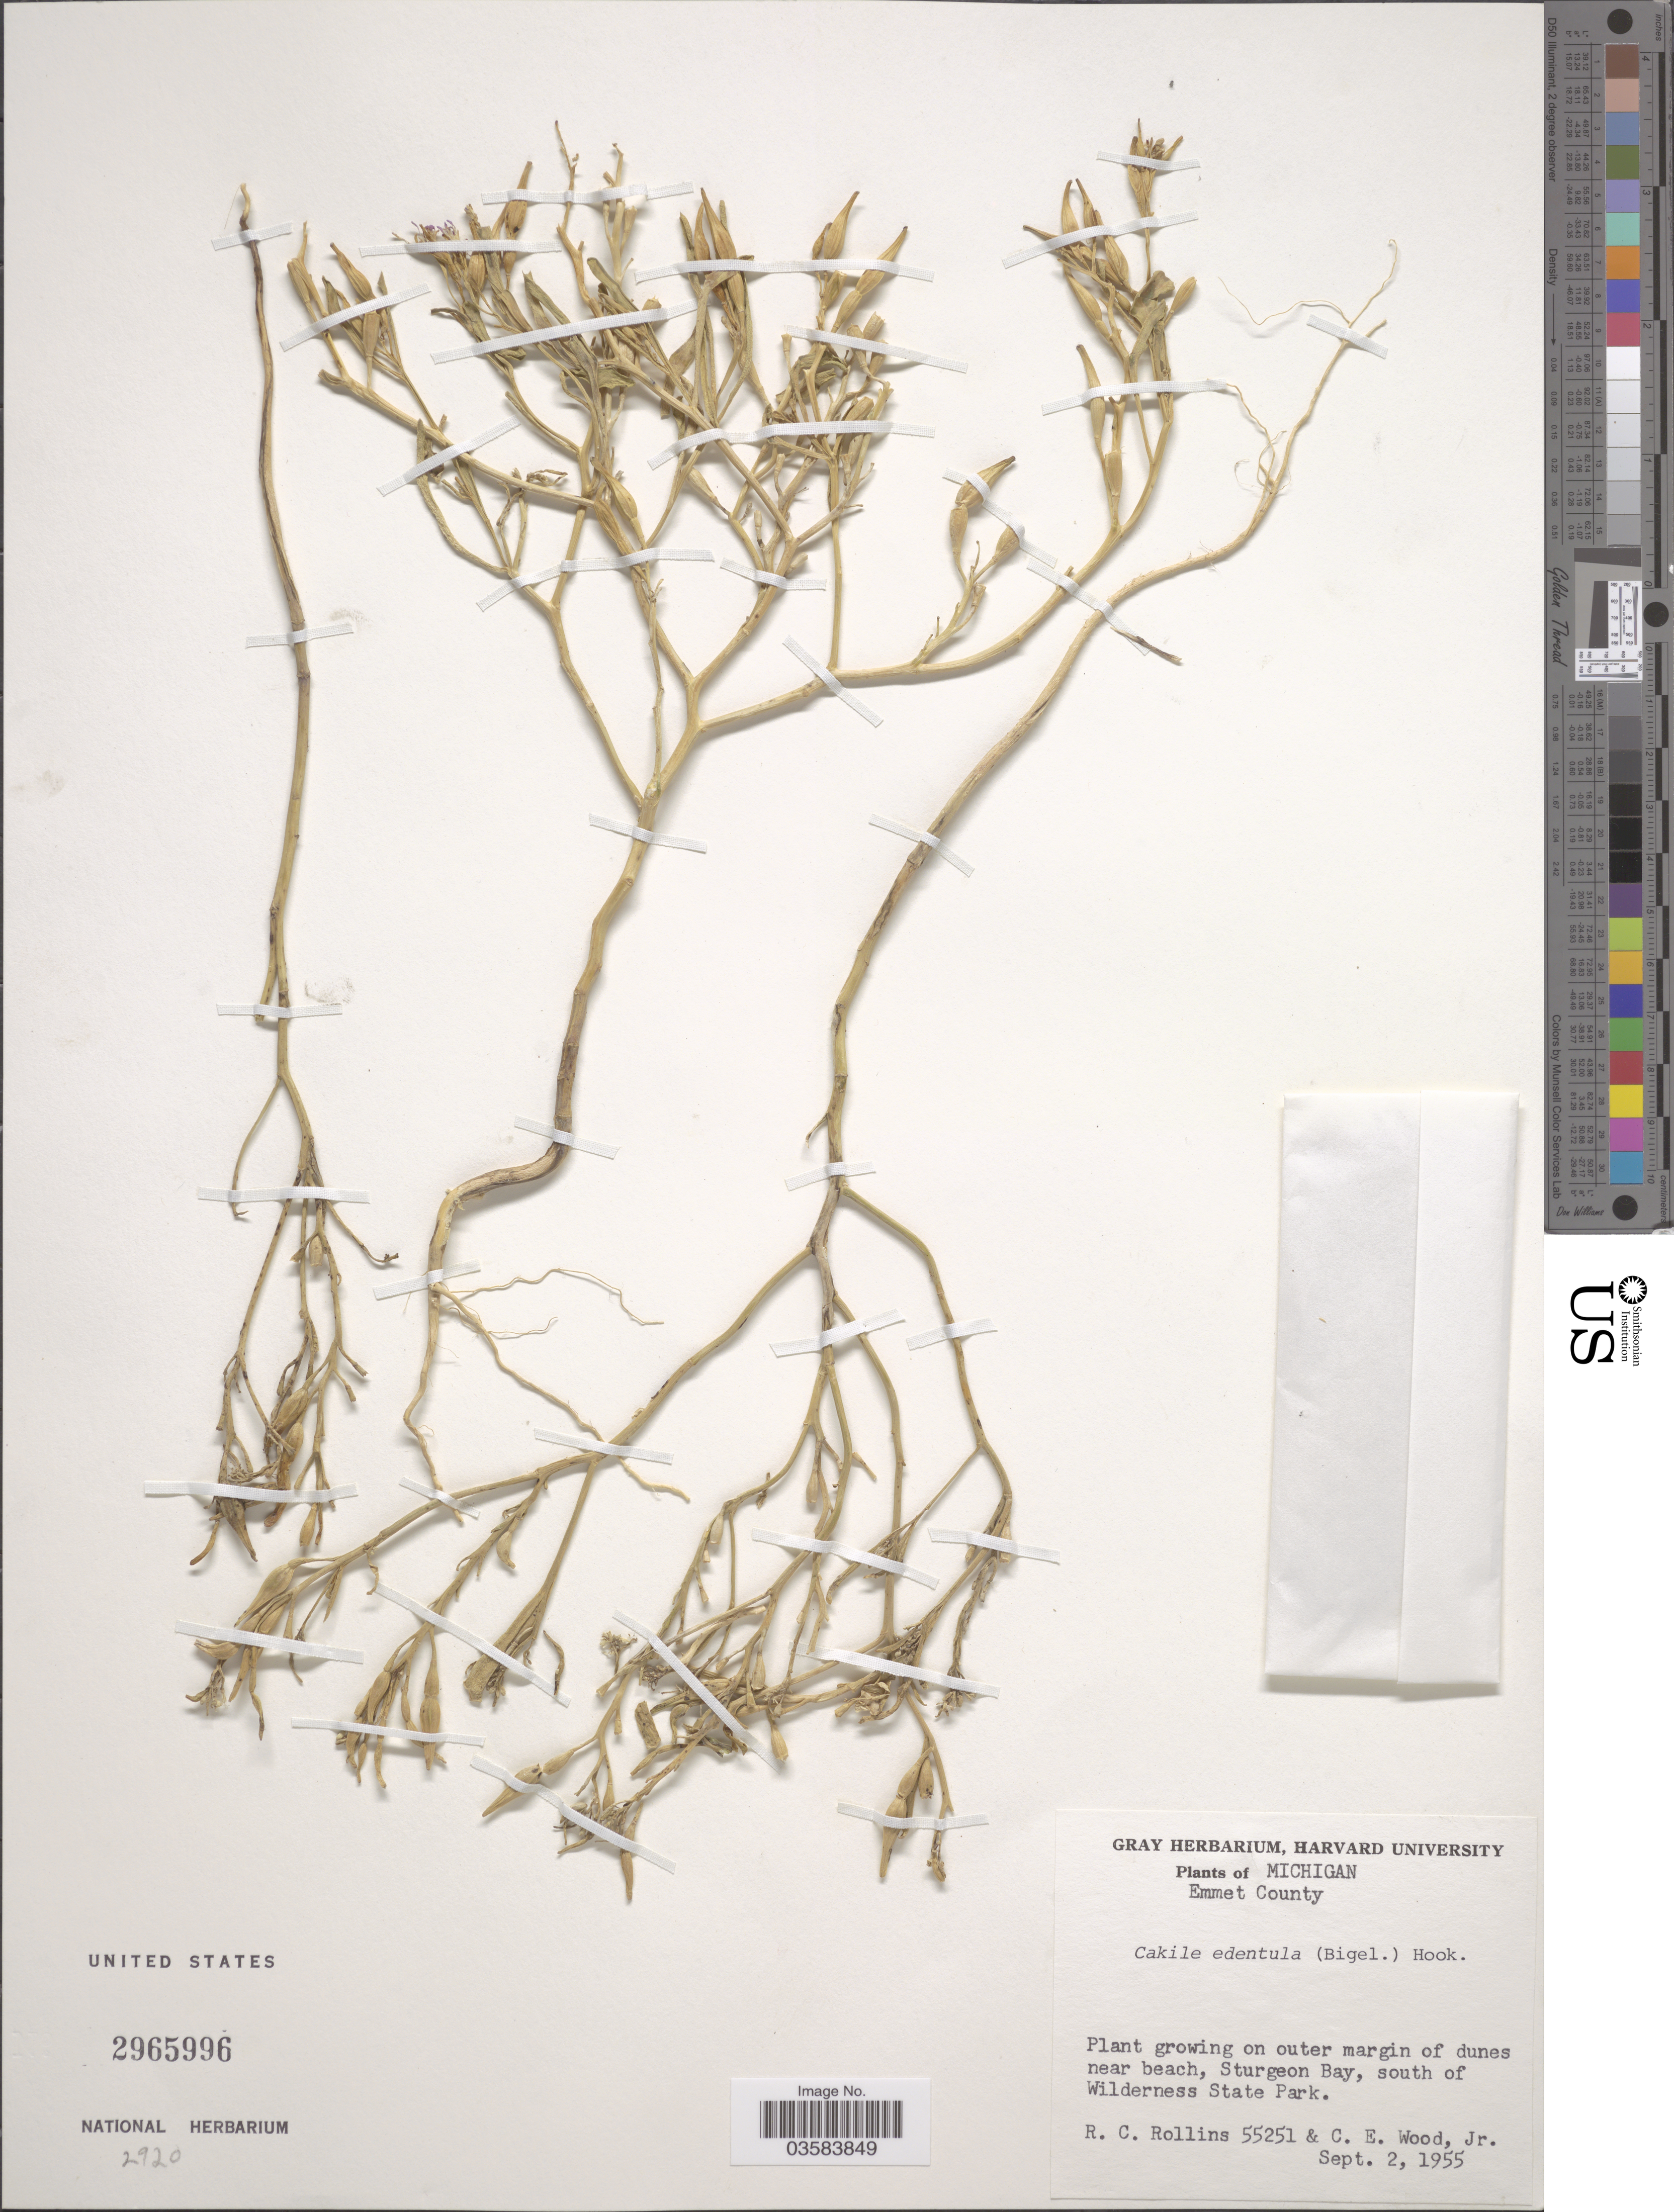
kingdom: Plantae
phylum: Tracheophyta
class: Magnoliopsida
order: Brassicales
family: Brassicaceae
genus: Cakile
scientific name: Cakile edentula var. lacustris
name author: Fernald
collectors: R. C. Rollins & C. Wood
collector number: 55251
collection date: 1955-09-02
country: United States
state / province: Michigan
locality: Emmet County. Plant growing on outer margin of dunes near beach, Sturgeon Bay, south of Wilderness State Park.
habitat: plants growing on outer margins of dunes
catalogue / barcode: US 2965996